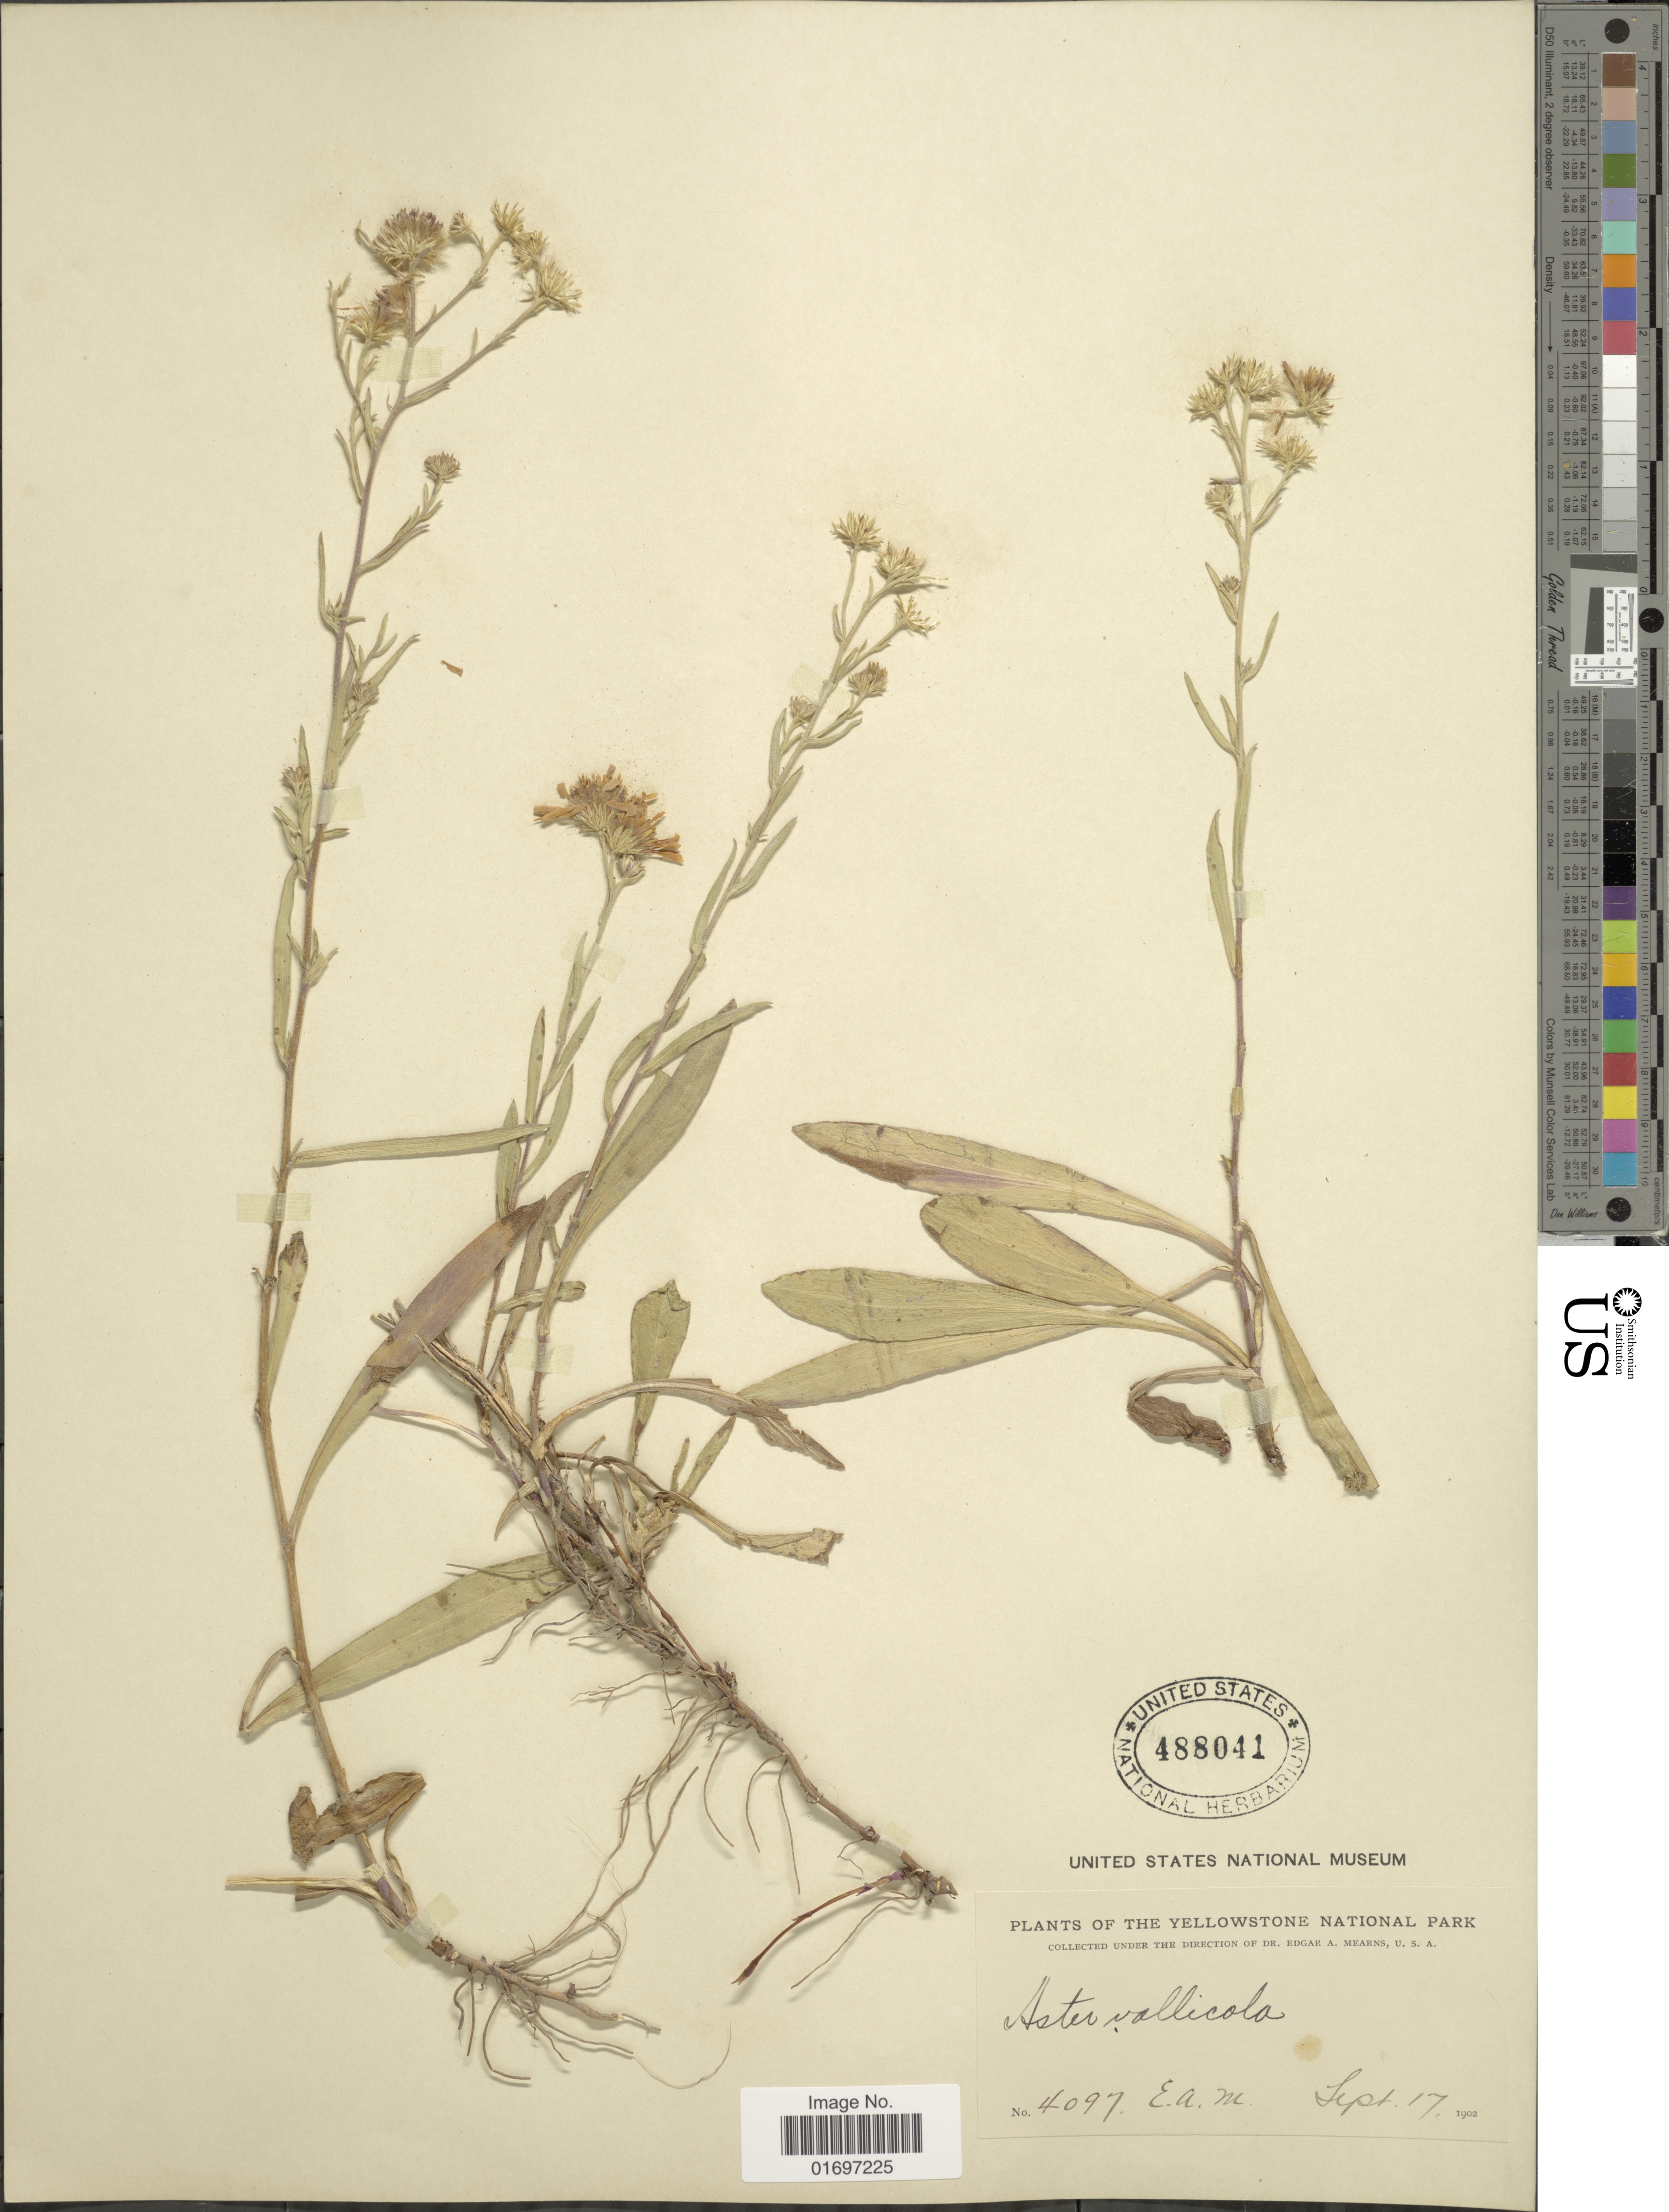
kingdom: Plantae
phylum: Tracheophyta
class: Magnoliopsida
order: Asterales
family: Asteraceae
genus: Symphyotrichum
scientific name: Symphyotrichum ascendens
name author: (Lindl.) G.L. Nesom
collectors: E. A. Mearns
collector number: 4097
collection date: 1902-09-17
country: United States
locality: Yellowstone National Park.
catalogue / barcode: US 488041